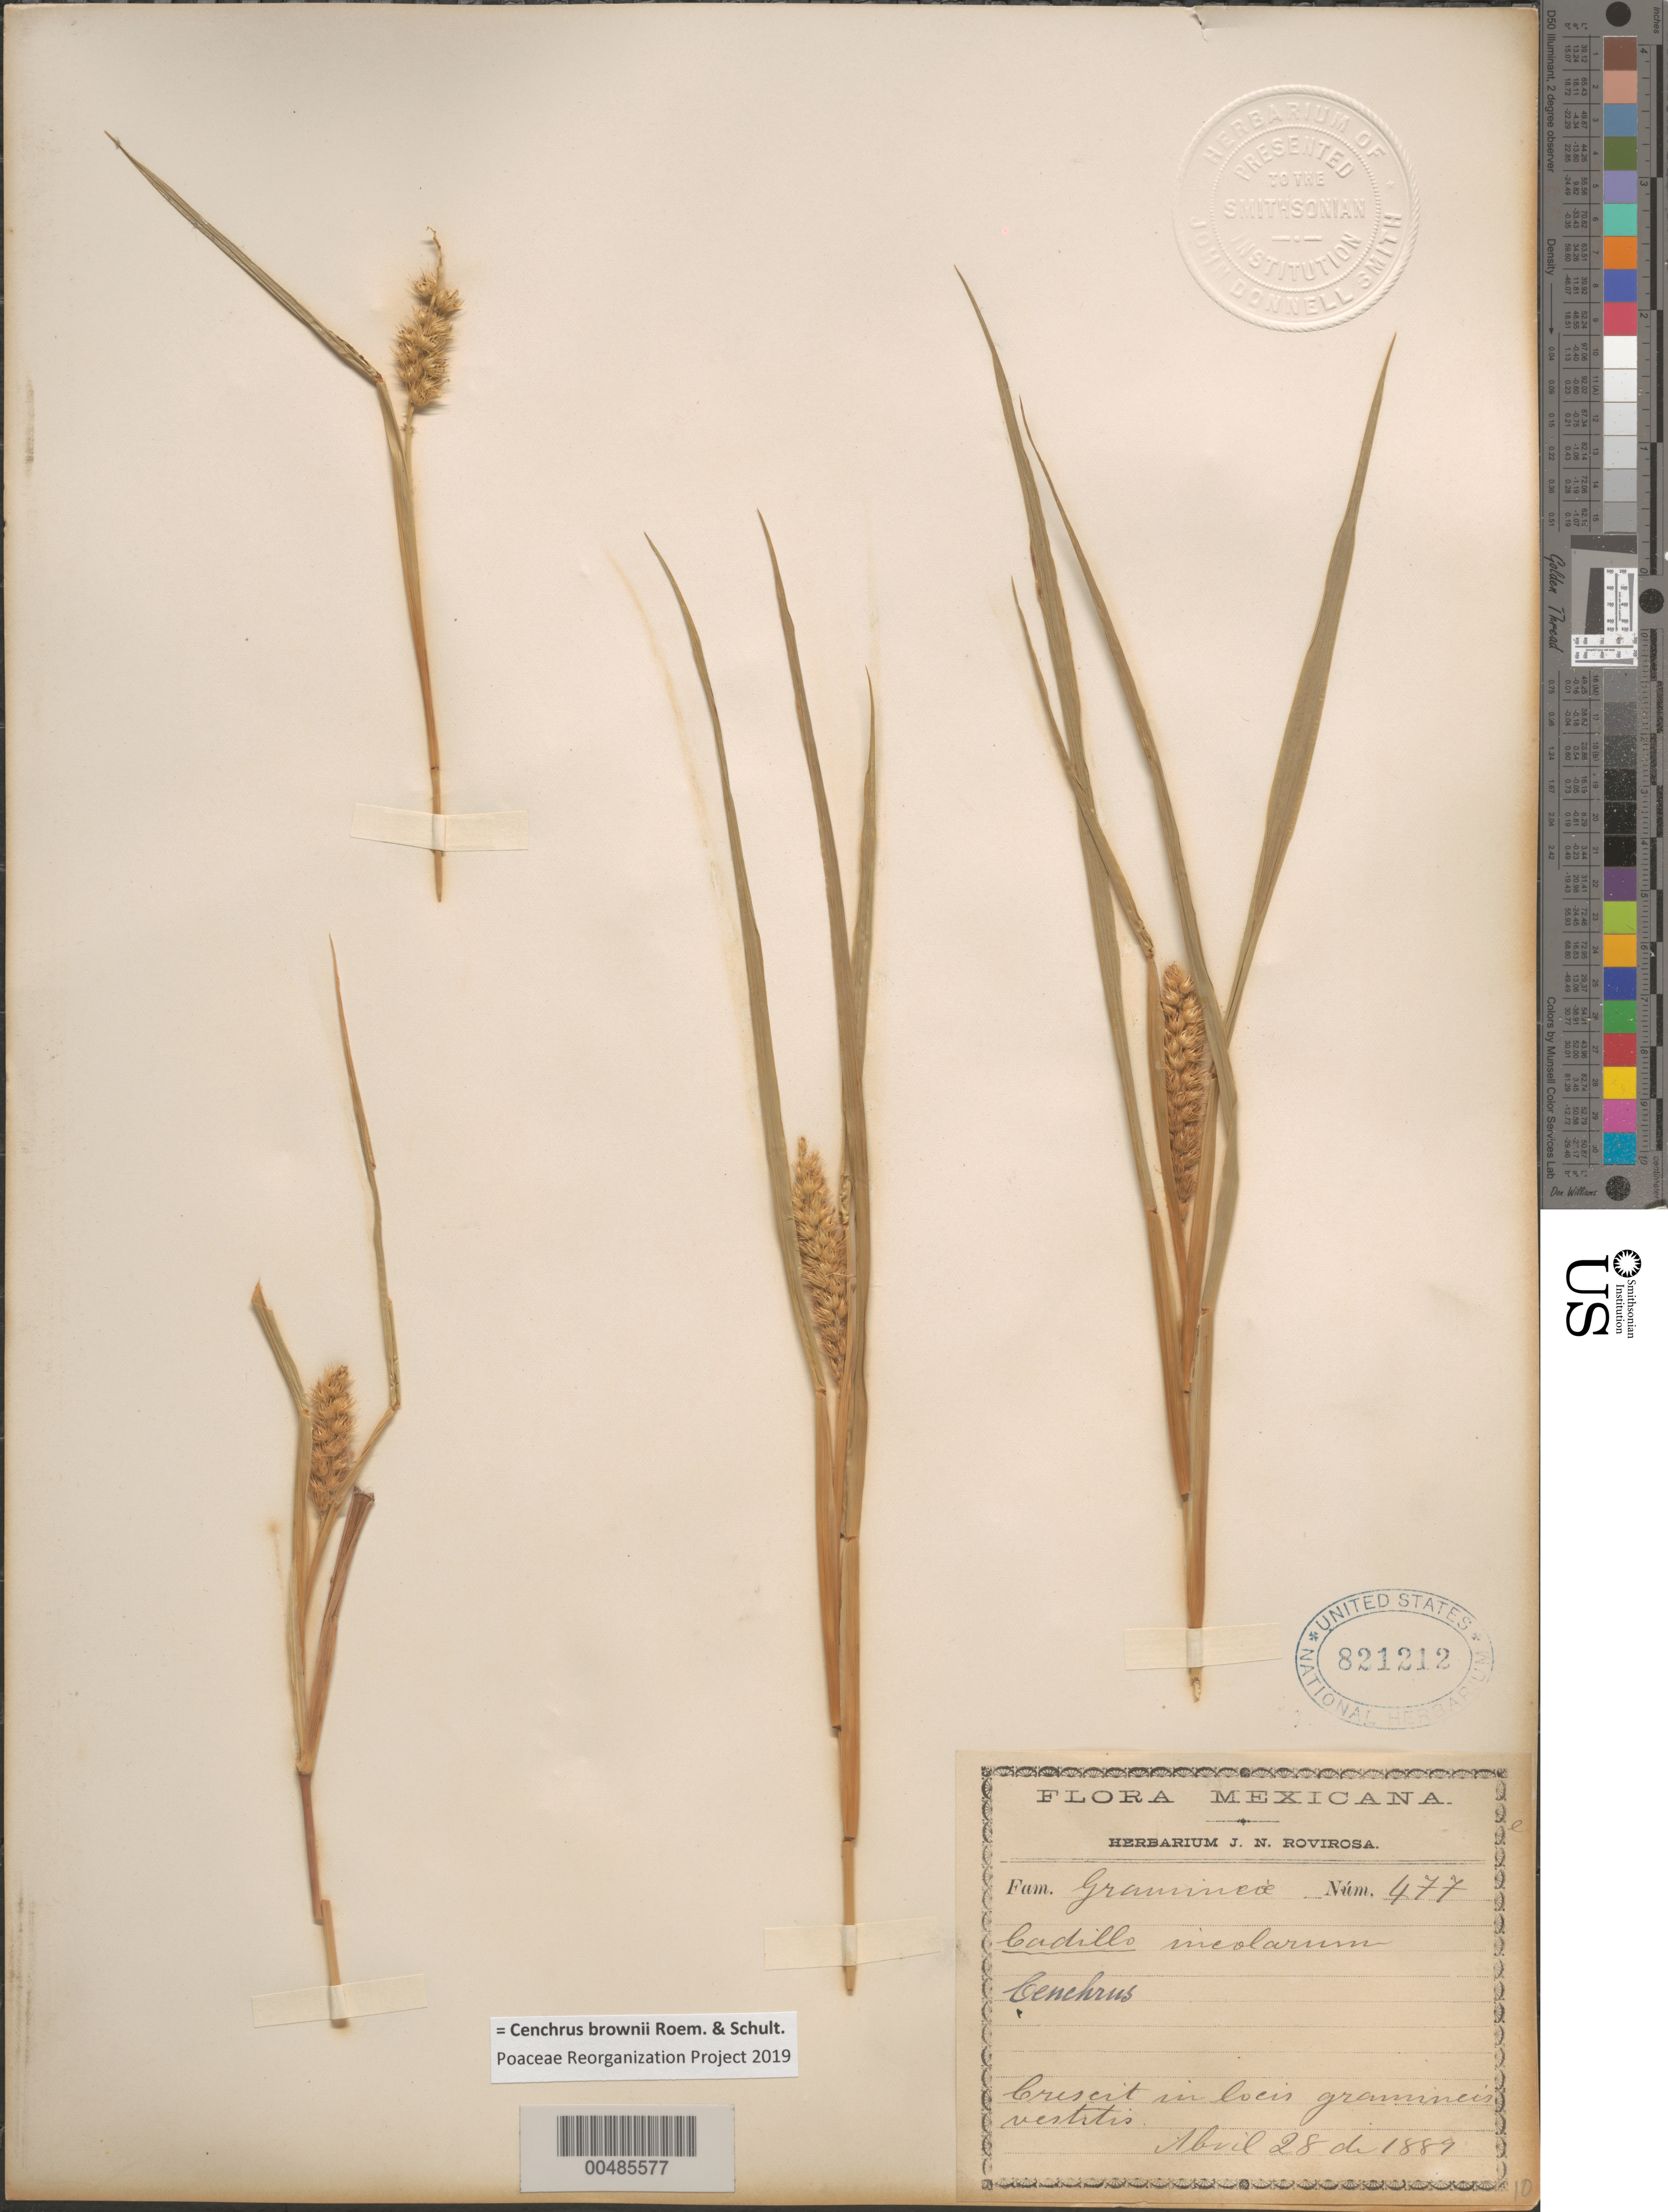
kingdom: Plantae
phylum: Tracheophyta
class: Liliopsida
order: Poales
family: Poaceae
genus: Cenchrus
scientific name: Cenchrus brownii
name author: Roem. & Schult.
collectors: J. N. Rovirosa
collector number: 477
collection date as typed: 28 Apr 1889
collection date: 1889-04-28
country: Mexico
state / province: Durango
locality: San Ramon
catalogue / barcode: US 821212